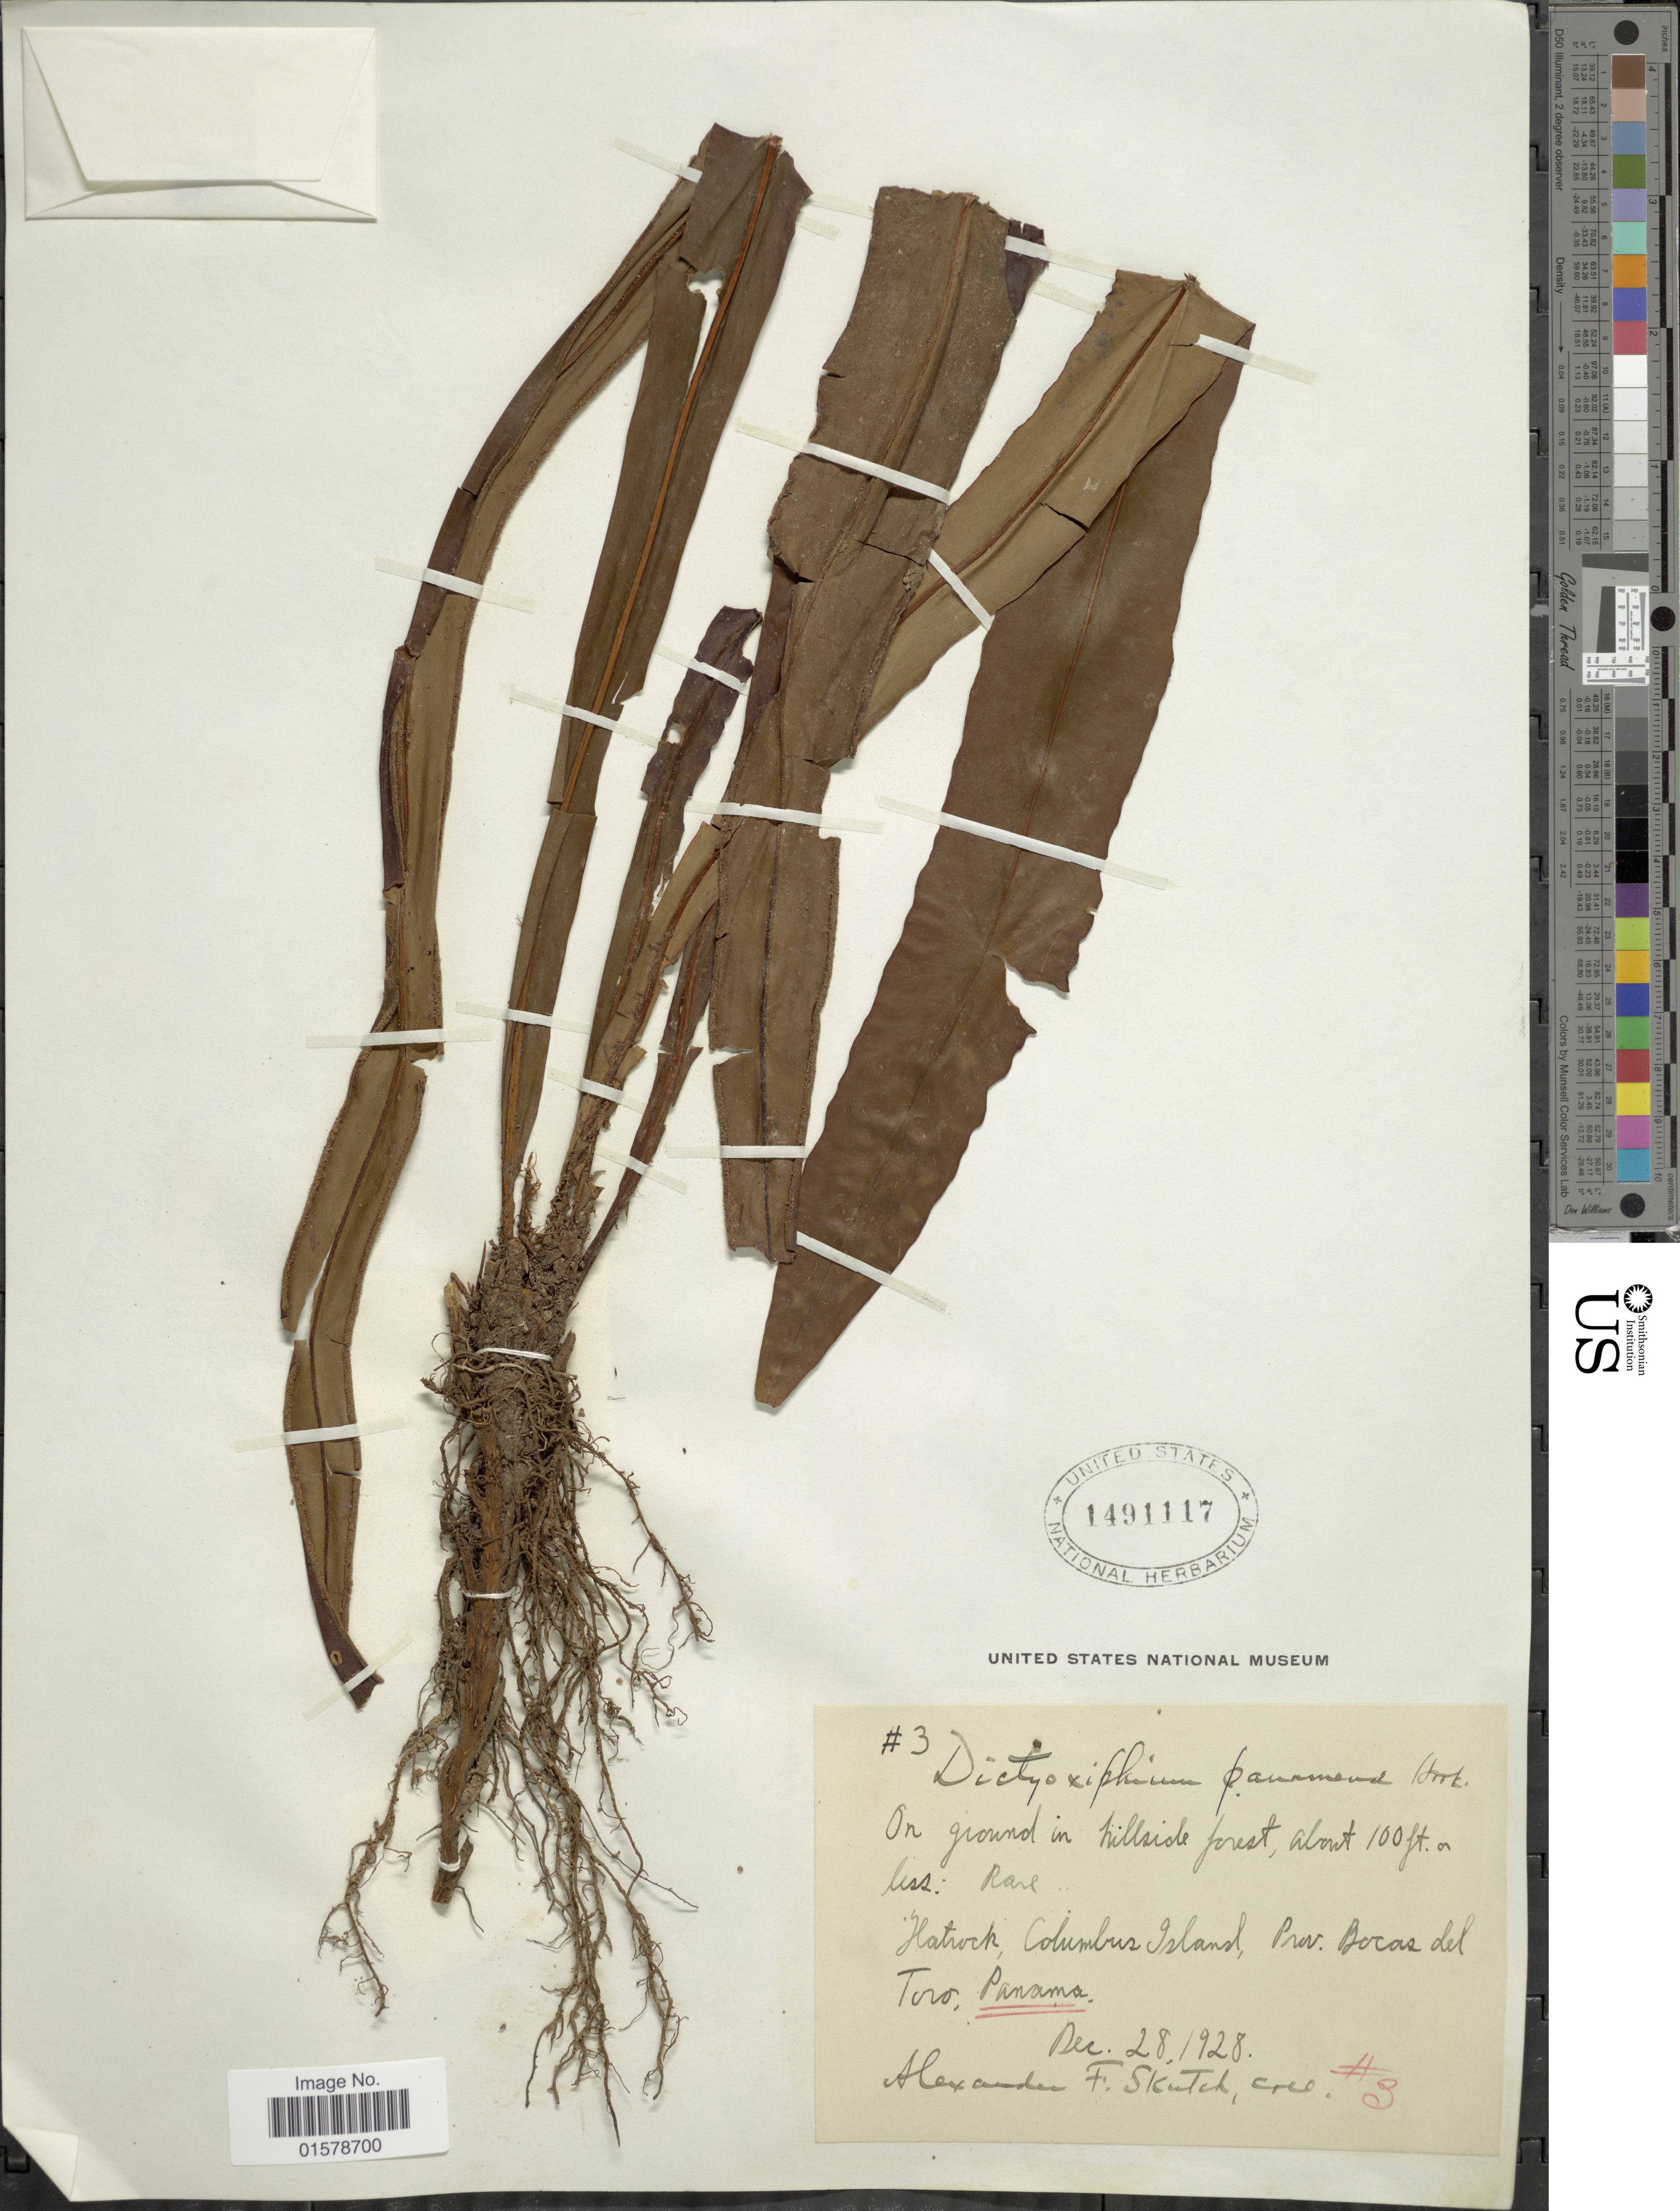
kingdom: Plantae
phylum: Tracheophyta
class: Polypodiopsida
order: Polypodiales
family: Tectariaceae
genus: Tectaria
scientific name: Tectaria panamensis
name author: (Hook.) R.M. Tryon & A.F. Tryon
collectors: A. F. Skutch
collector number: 3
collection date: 1928-12-28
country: Panama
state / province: Bocas del Toro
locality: Hatrock, Columbus Island, Prov. Bocas del Toro, Panama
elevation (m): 30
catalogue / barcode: US 1491117